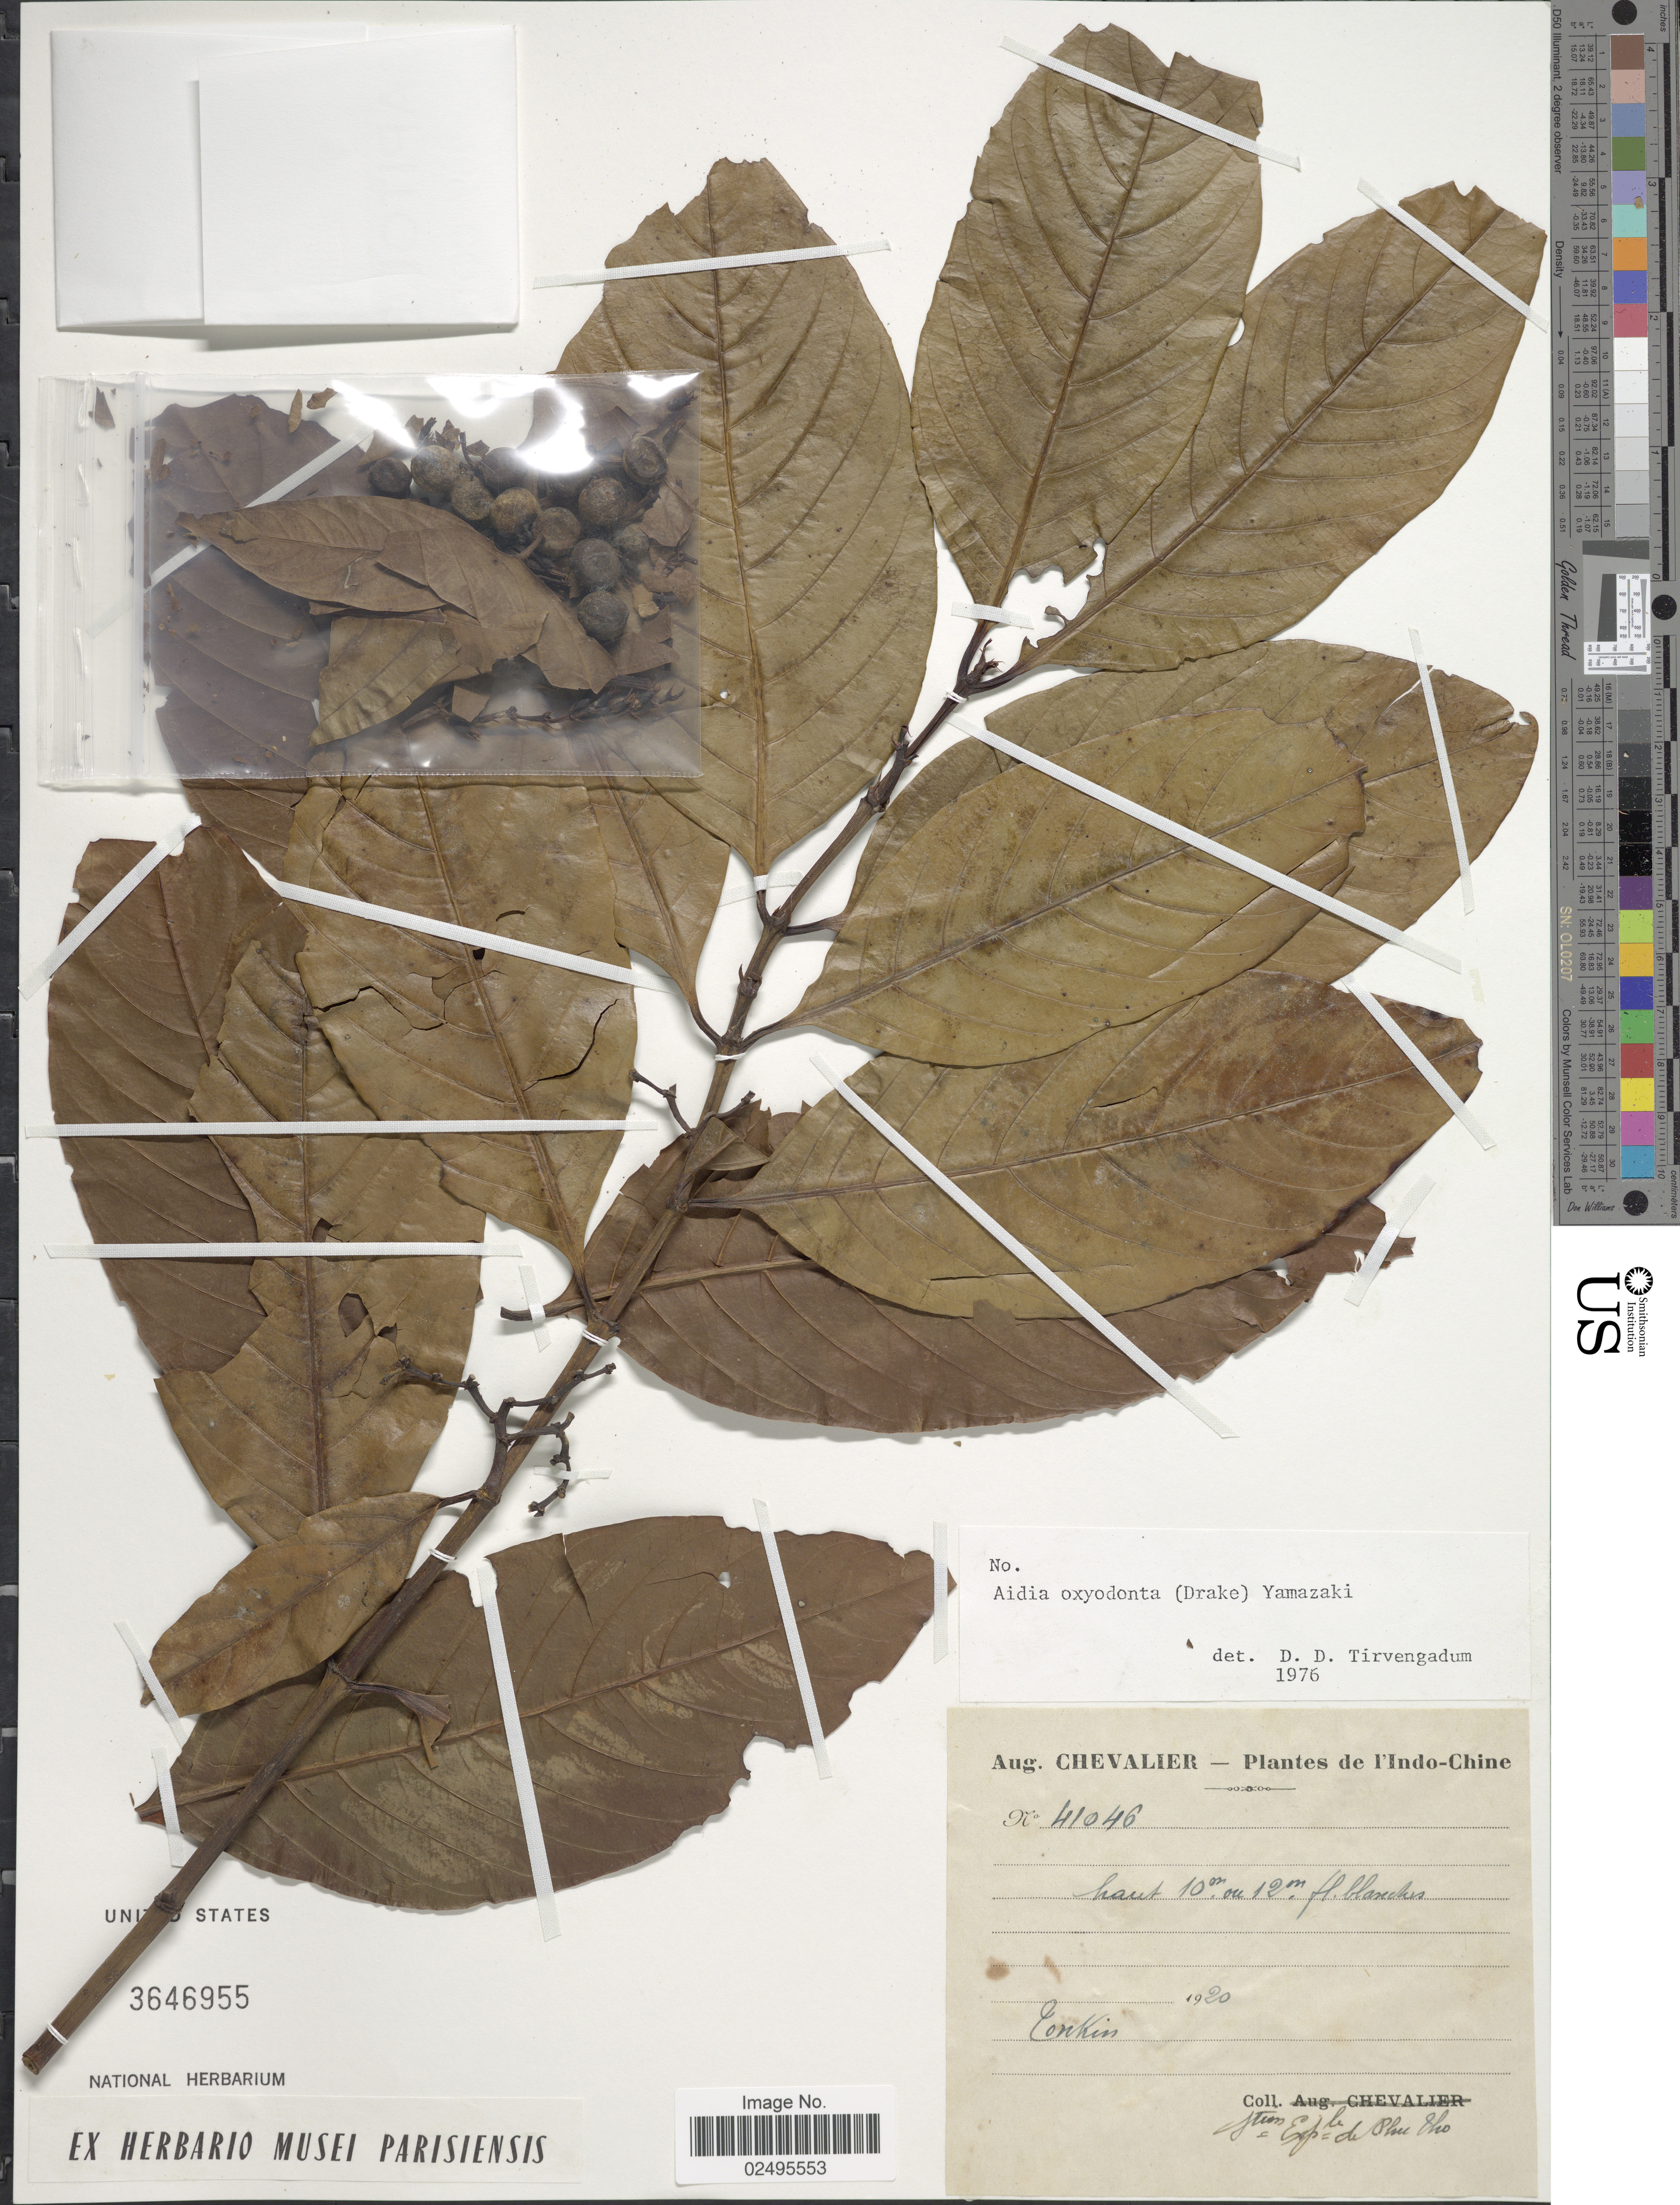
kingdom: Plantae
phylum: Tracheophyta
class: Magnoliopsida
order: Gentianales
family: Rubiaceae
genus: Aidia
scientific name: Aidia oxyodonta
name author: (Drake) Yamaz.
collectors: ex herb. Musei Parisiensis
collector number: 41046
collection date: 1920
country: Vietnam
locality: Indo-Chine, Tonkin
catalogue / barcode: US 3646955